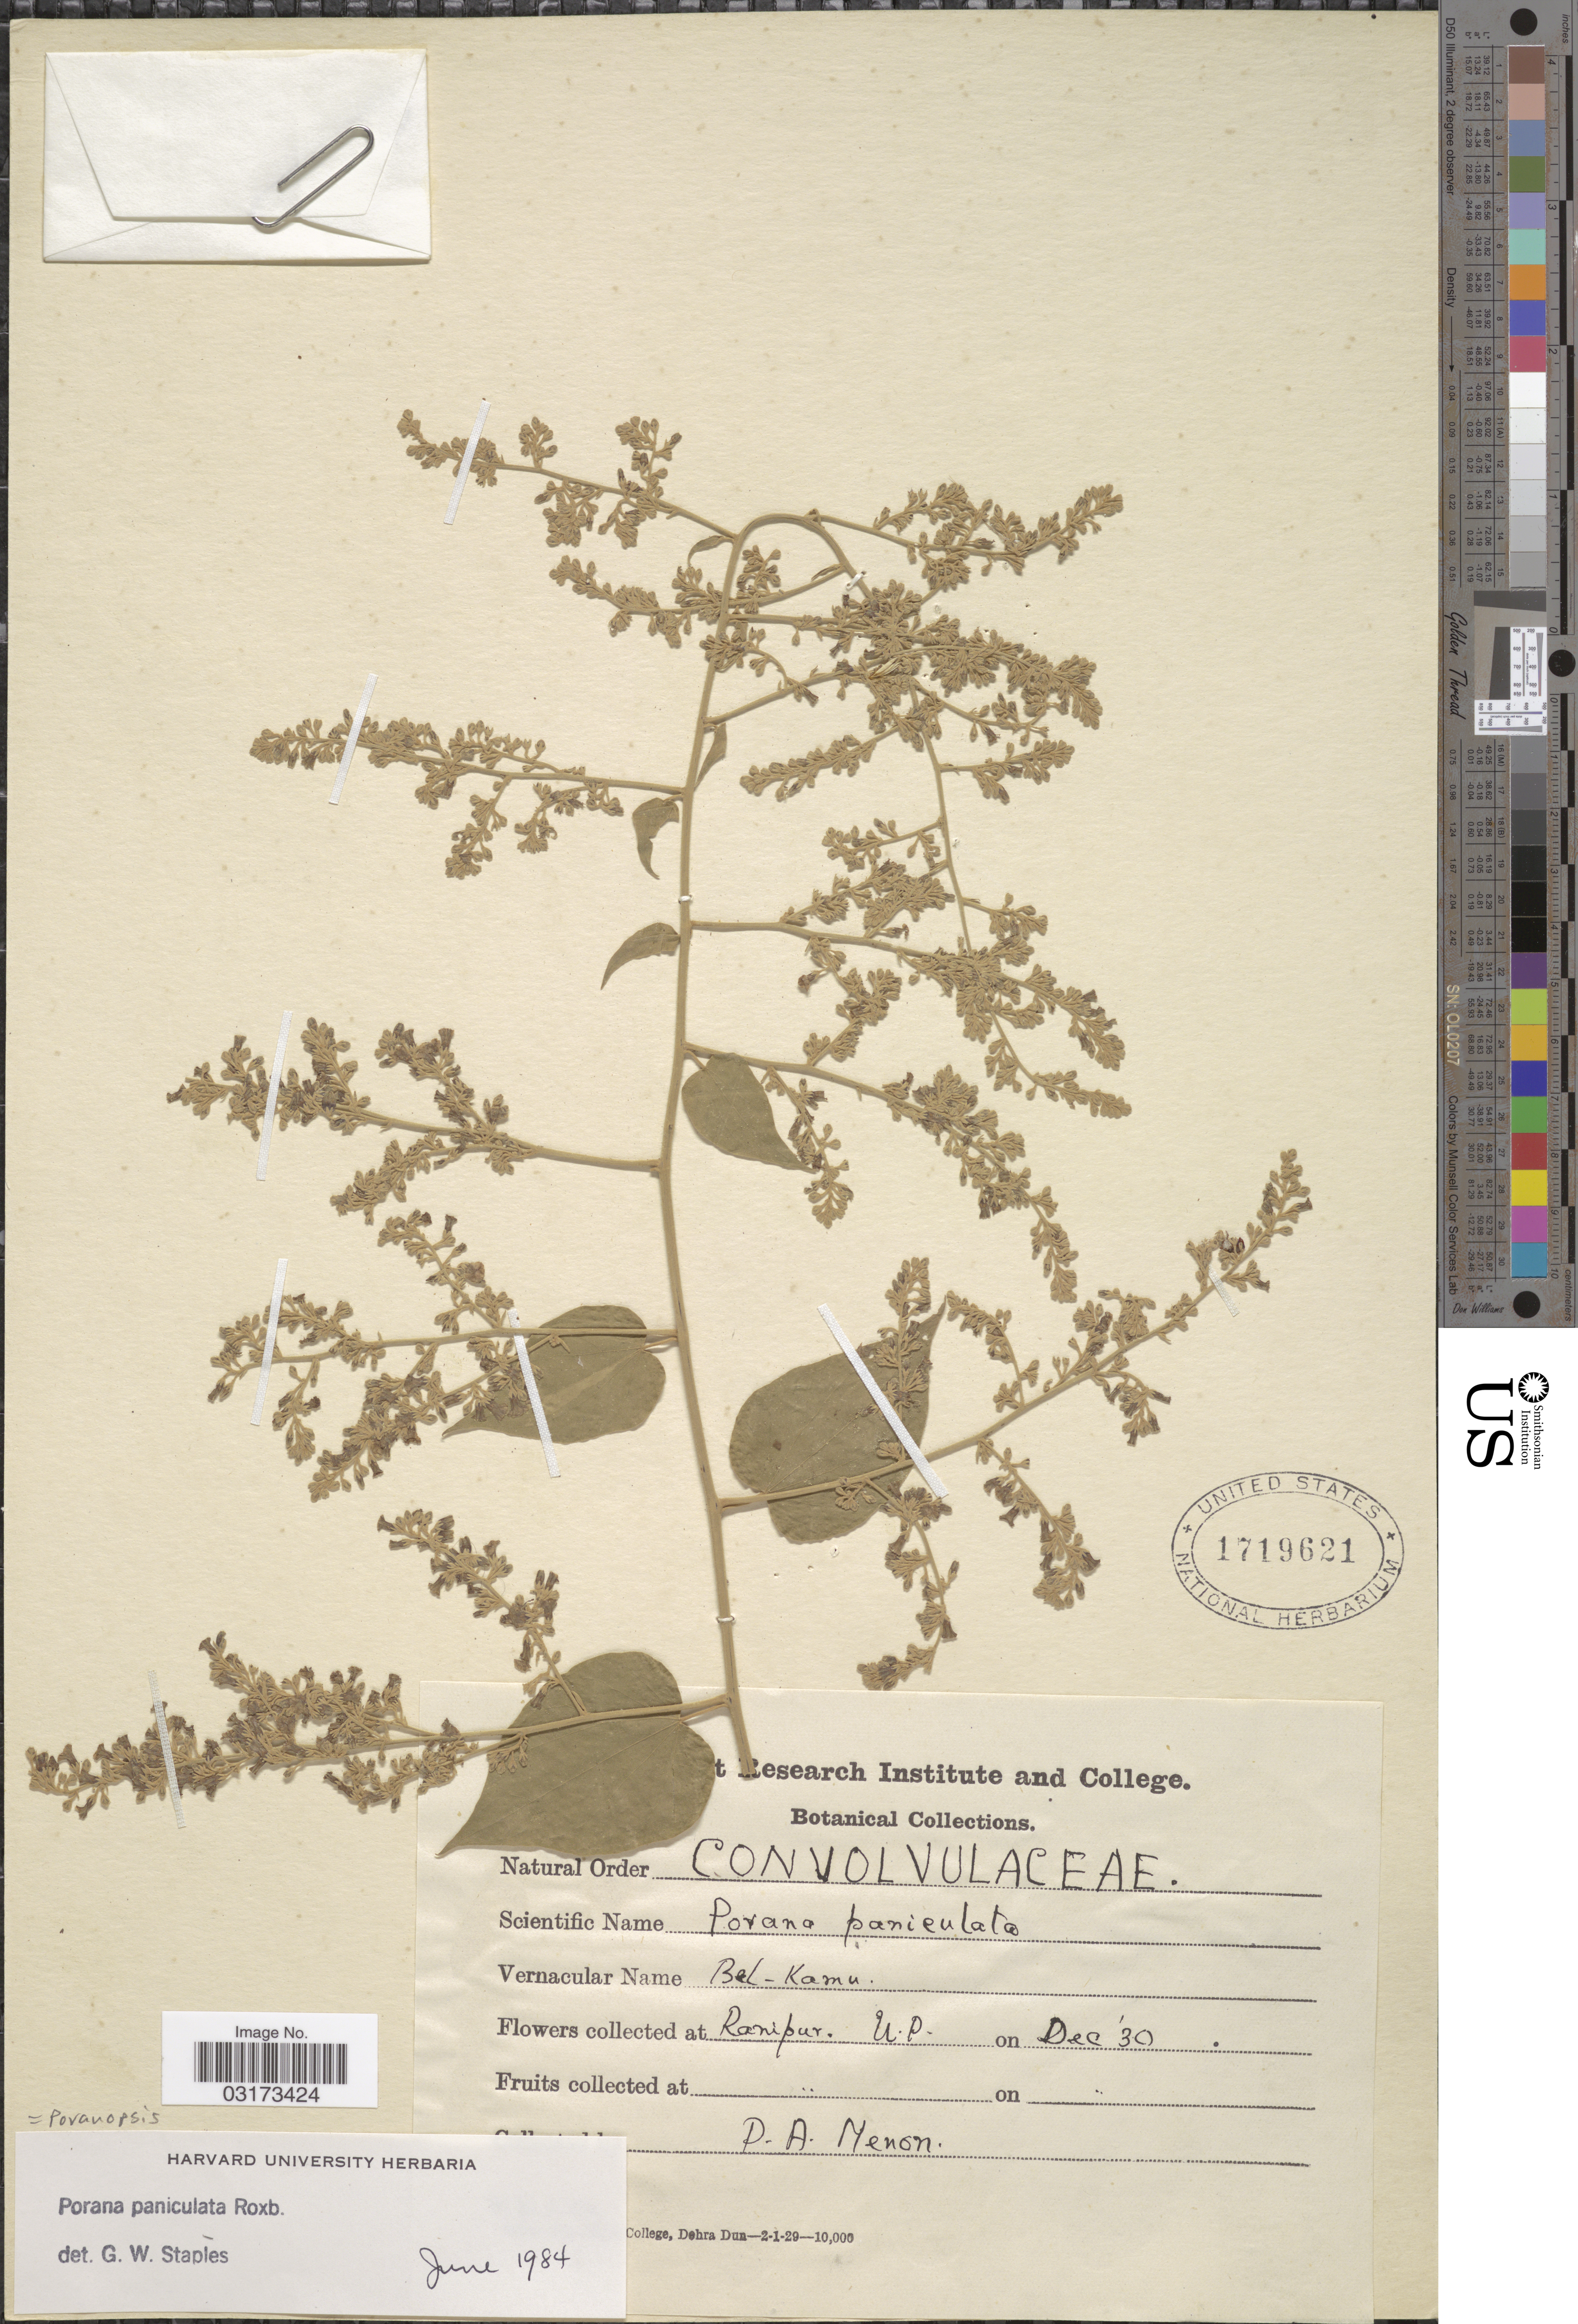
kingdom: Plantae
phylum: Tracheophyta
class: Magnoliopsida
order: Solanales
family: Convolvulaceae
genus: Poranopsis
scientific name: Poranopsis paniculata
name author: (Roxb.) Roberty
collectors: P. Menon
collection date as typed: Transcribed d/m/y: /12/30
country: India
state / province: Uttar Pradesh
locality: Ranipur, U.P.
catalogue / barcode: US 1719621